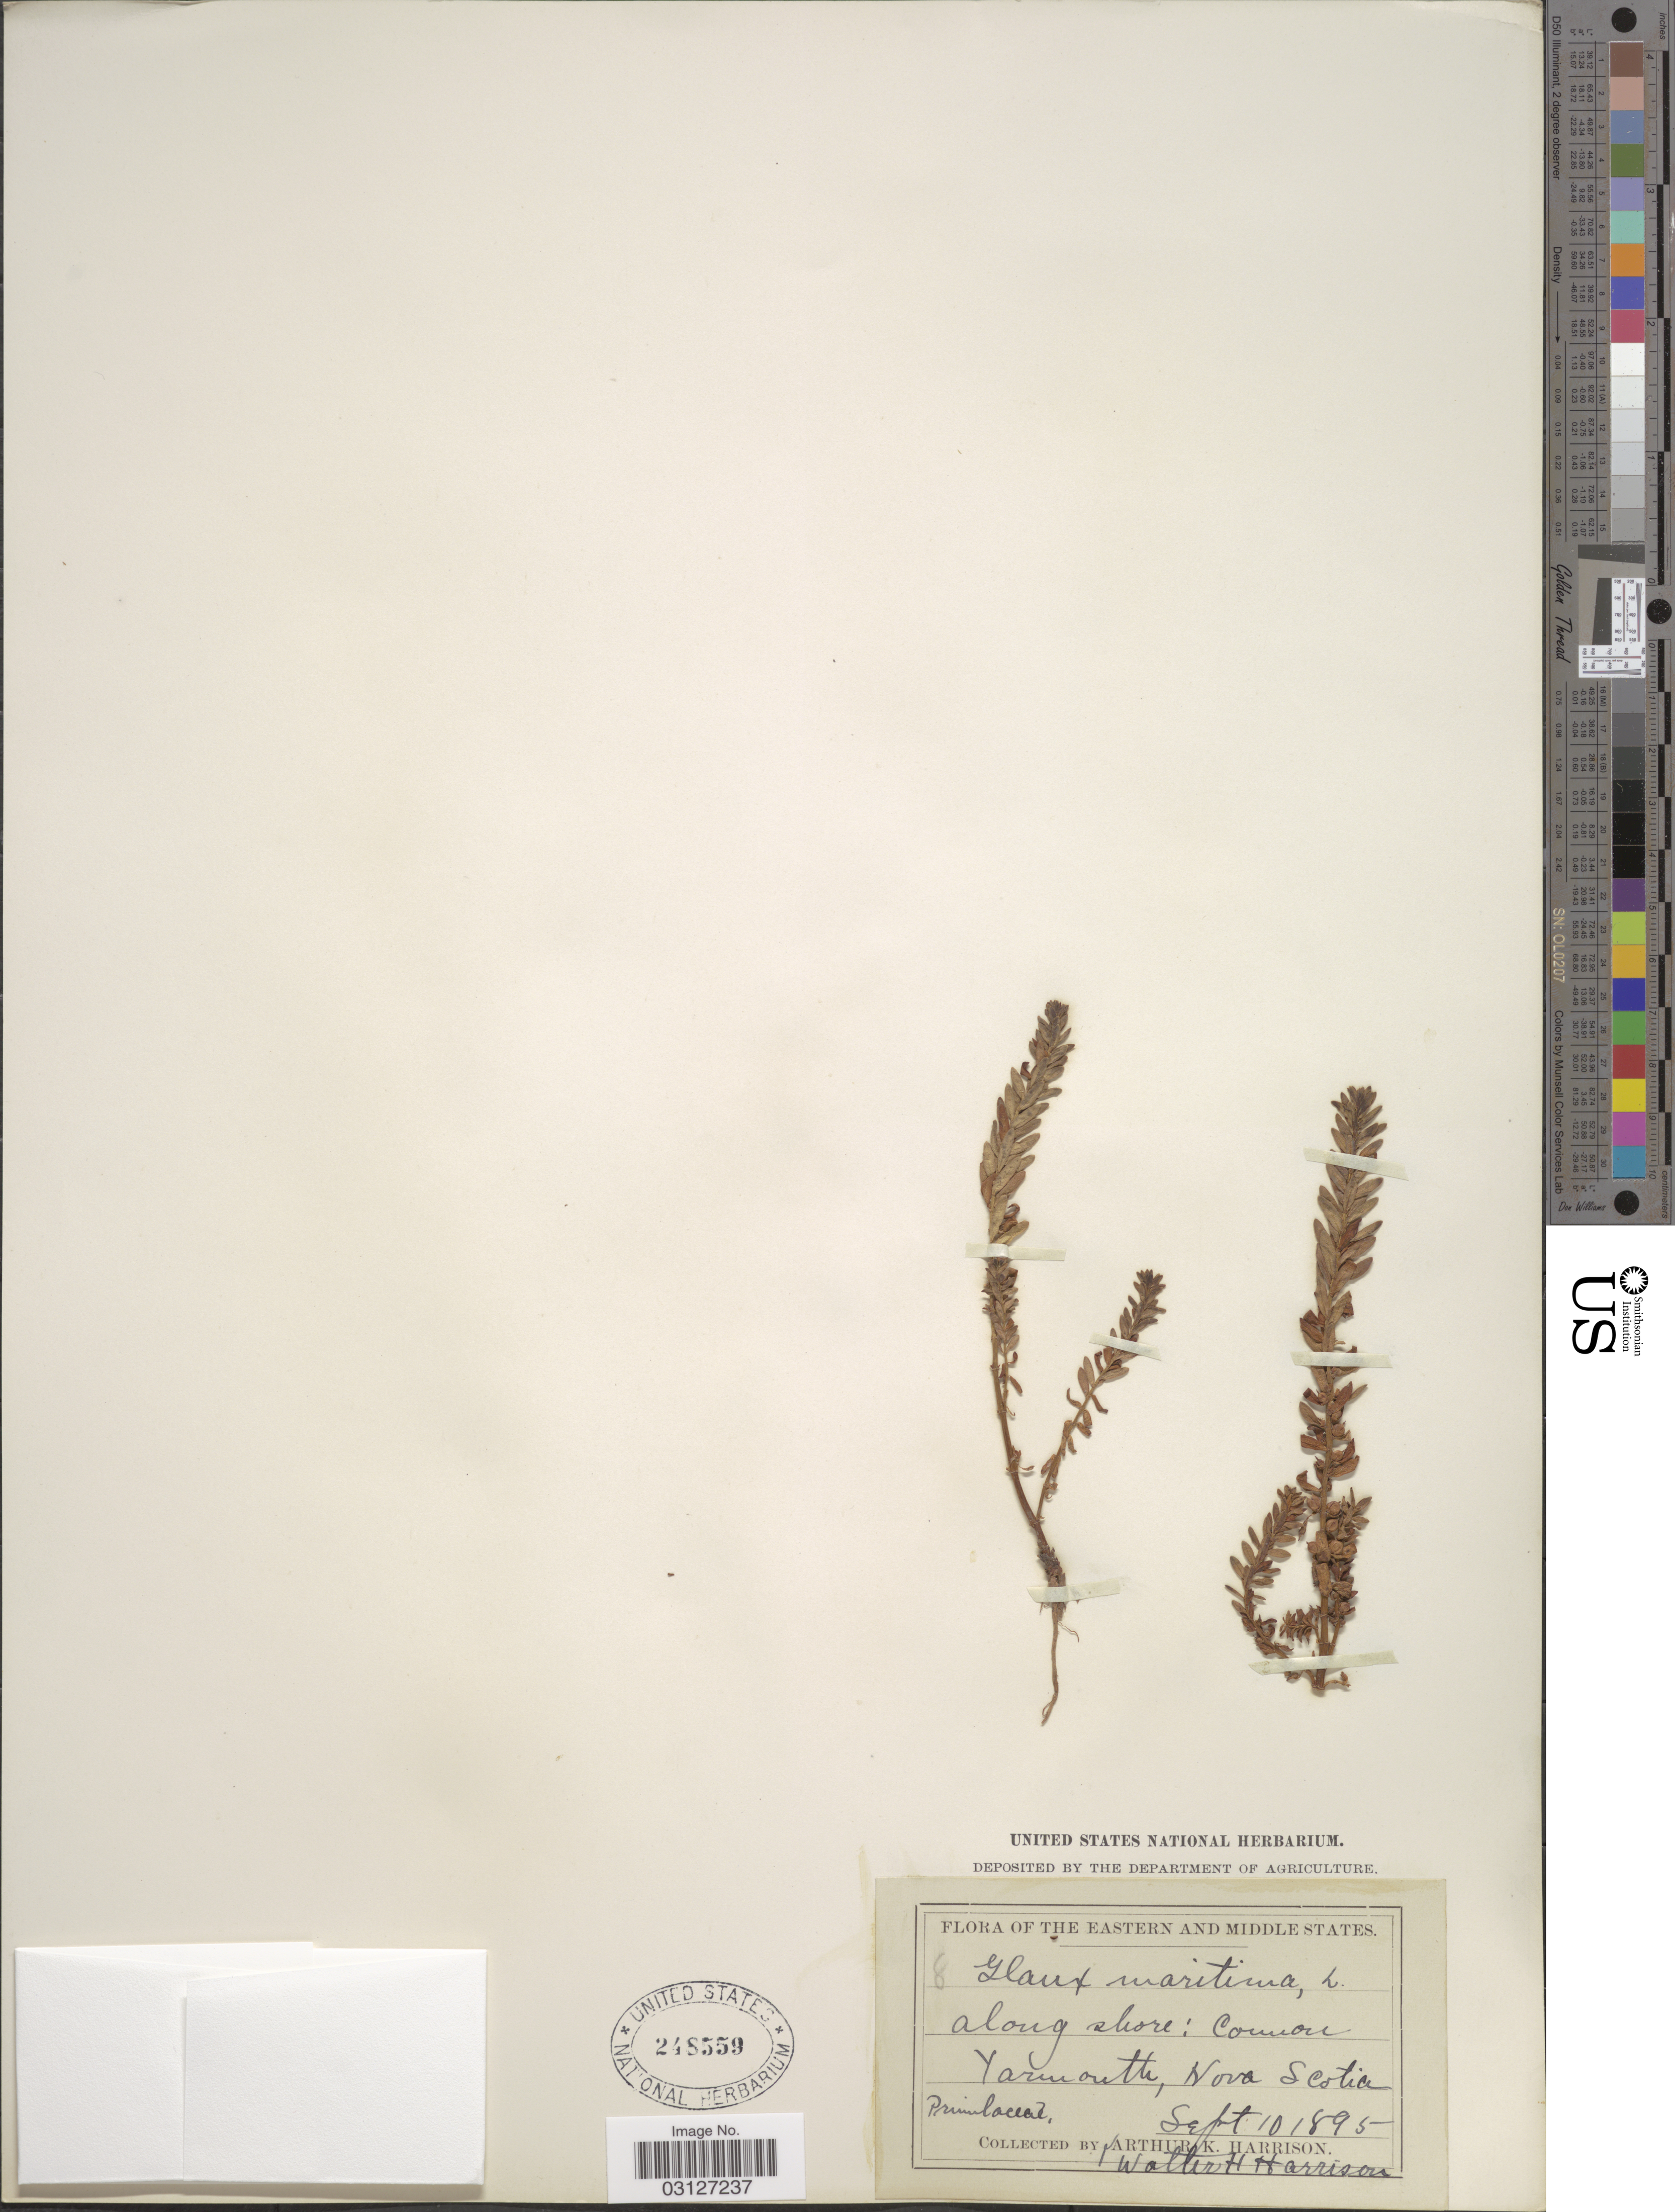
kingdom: Plantae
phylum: Tracheophyta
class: Magnoliopsida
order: Ericales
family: Primulaceae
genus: Glaux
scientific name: Glaux maritima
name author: L.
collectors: A. K. Harrison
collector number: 8?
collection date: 1895-09-10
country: Canada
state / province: Nova Scotia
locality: Along shore: common Yarmouth.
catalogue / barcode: US 248559